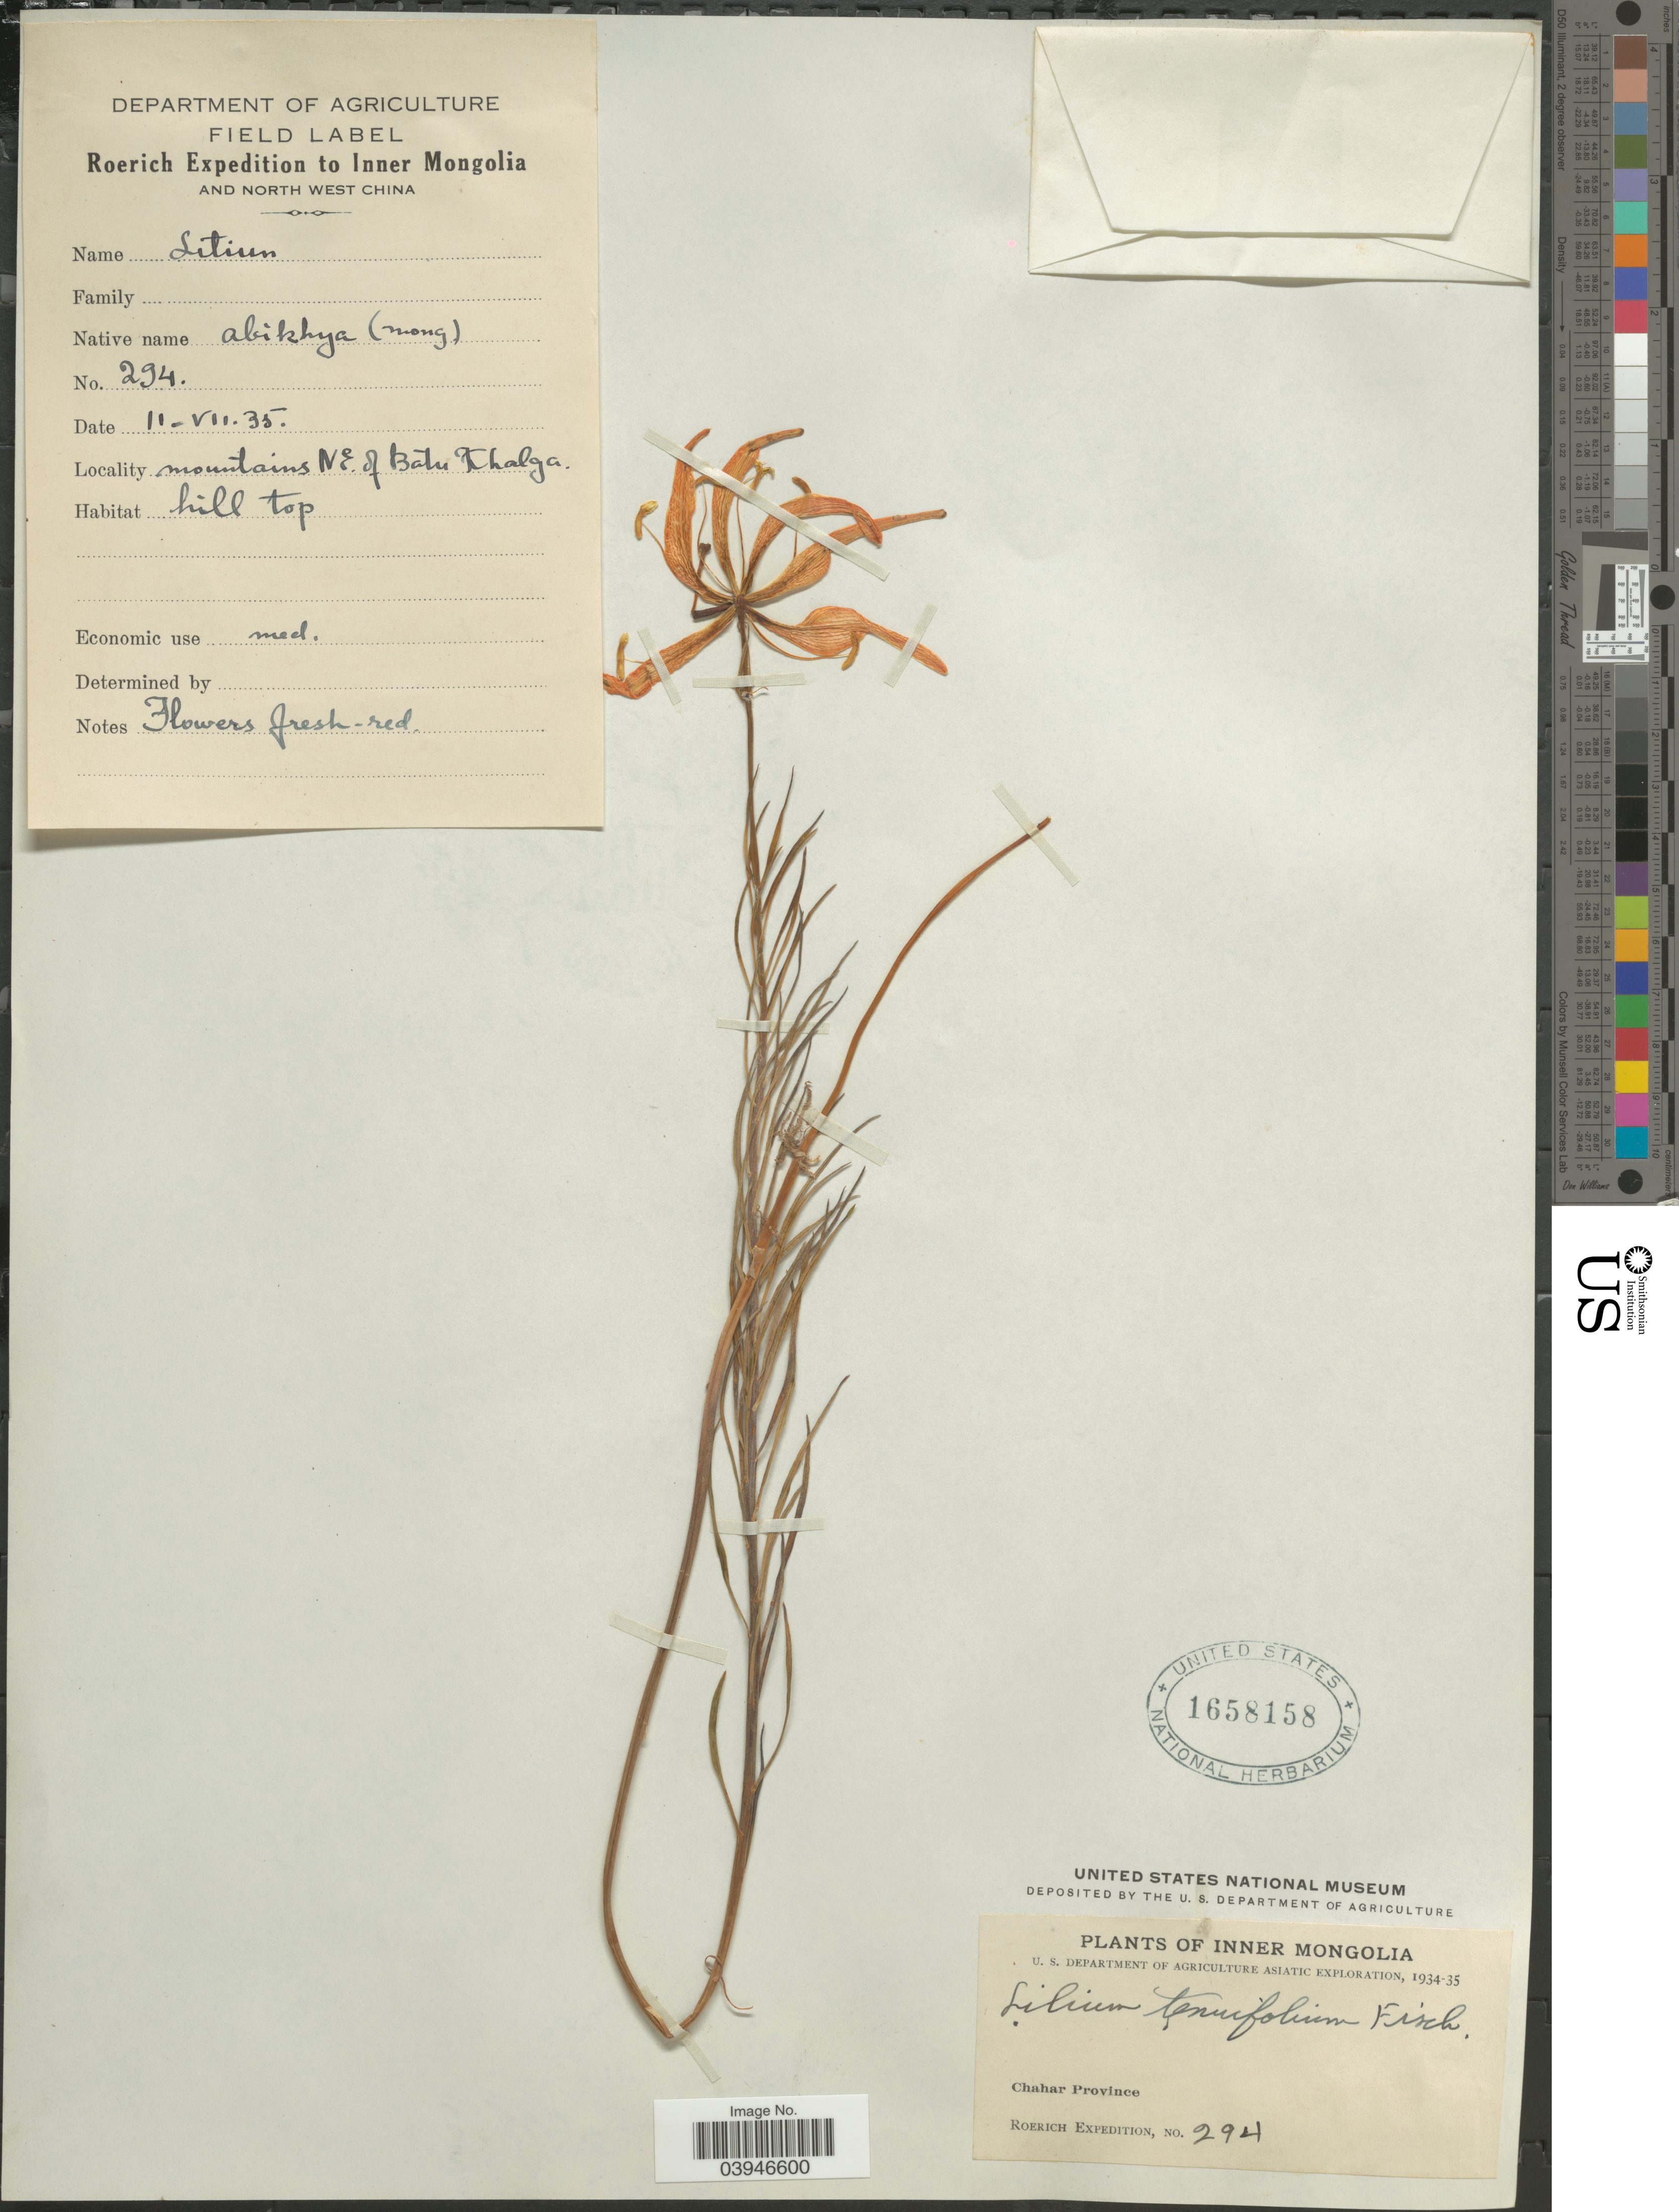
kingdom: Plantae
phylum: Tracheophyta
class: Liliopsida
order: Liliales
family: Liliaceae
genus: Lilium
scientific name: Lilium tenuifolium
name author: Fisch. ex Hook. f.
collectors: Roerich Expedition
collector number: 294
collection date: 1935-07-11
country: China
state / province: Nei Monggol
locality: Inner Mongolia. Chahar Province. Mountains N.E. of Batu Khalga. Hill top.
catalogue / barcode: US 1658158